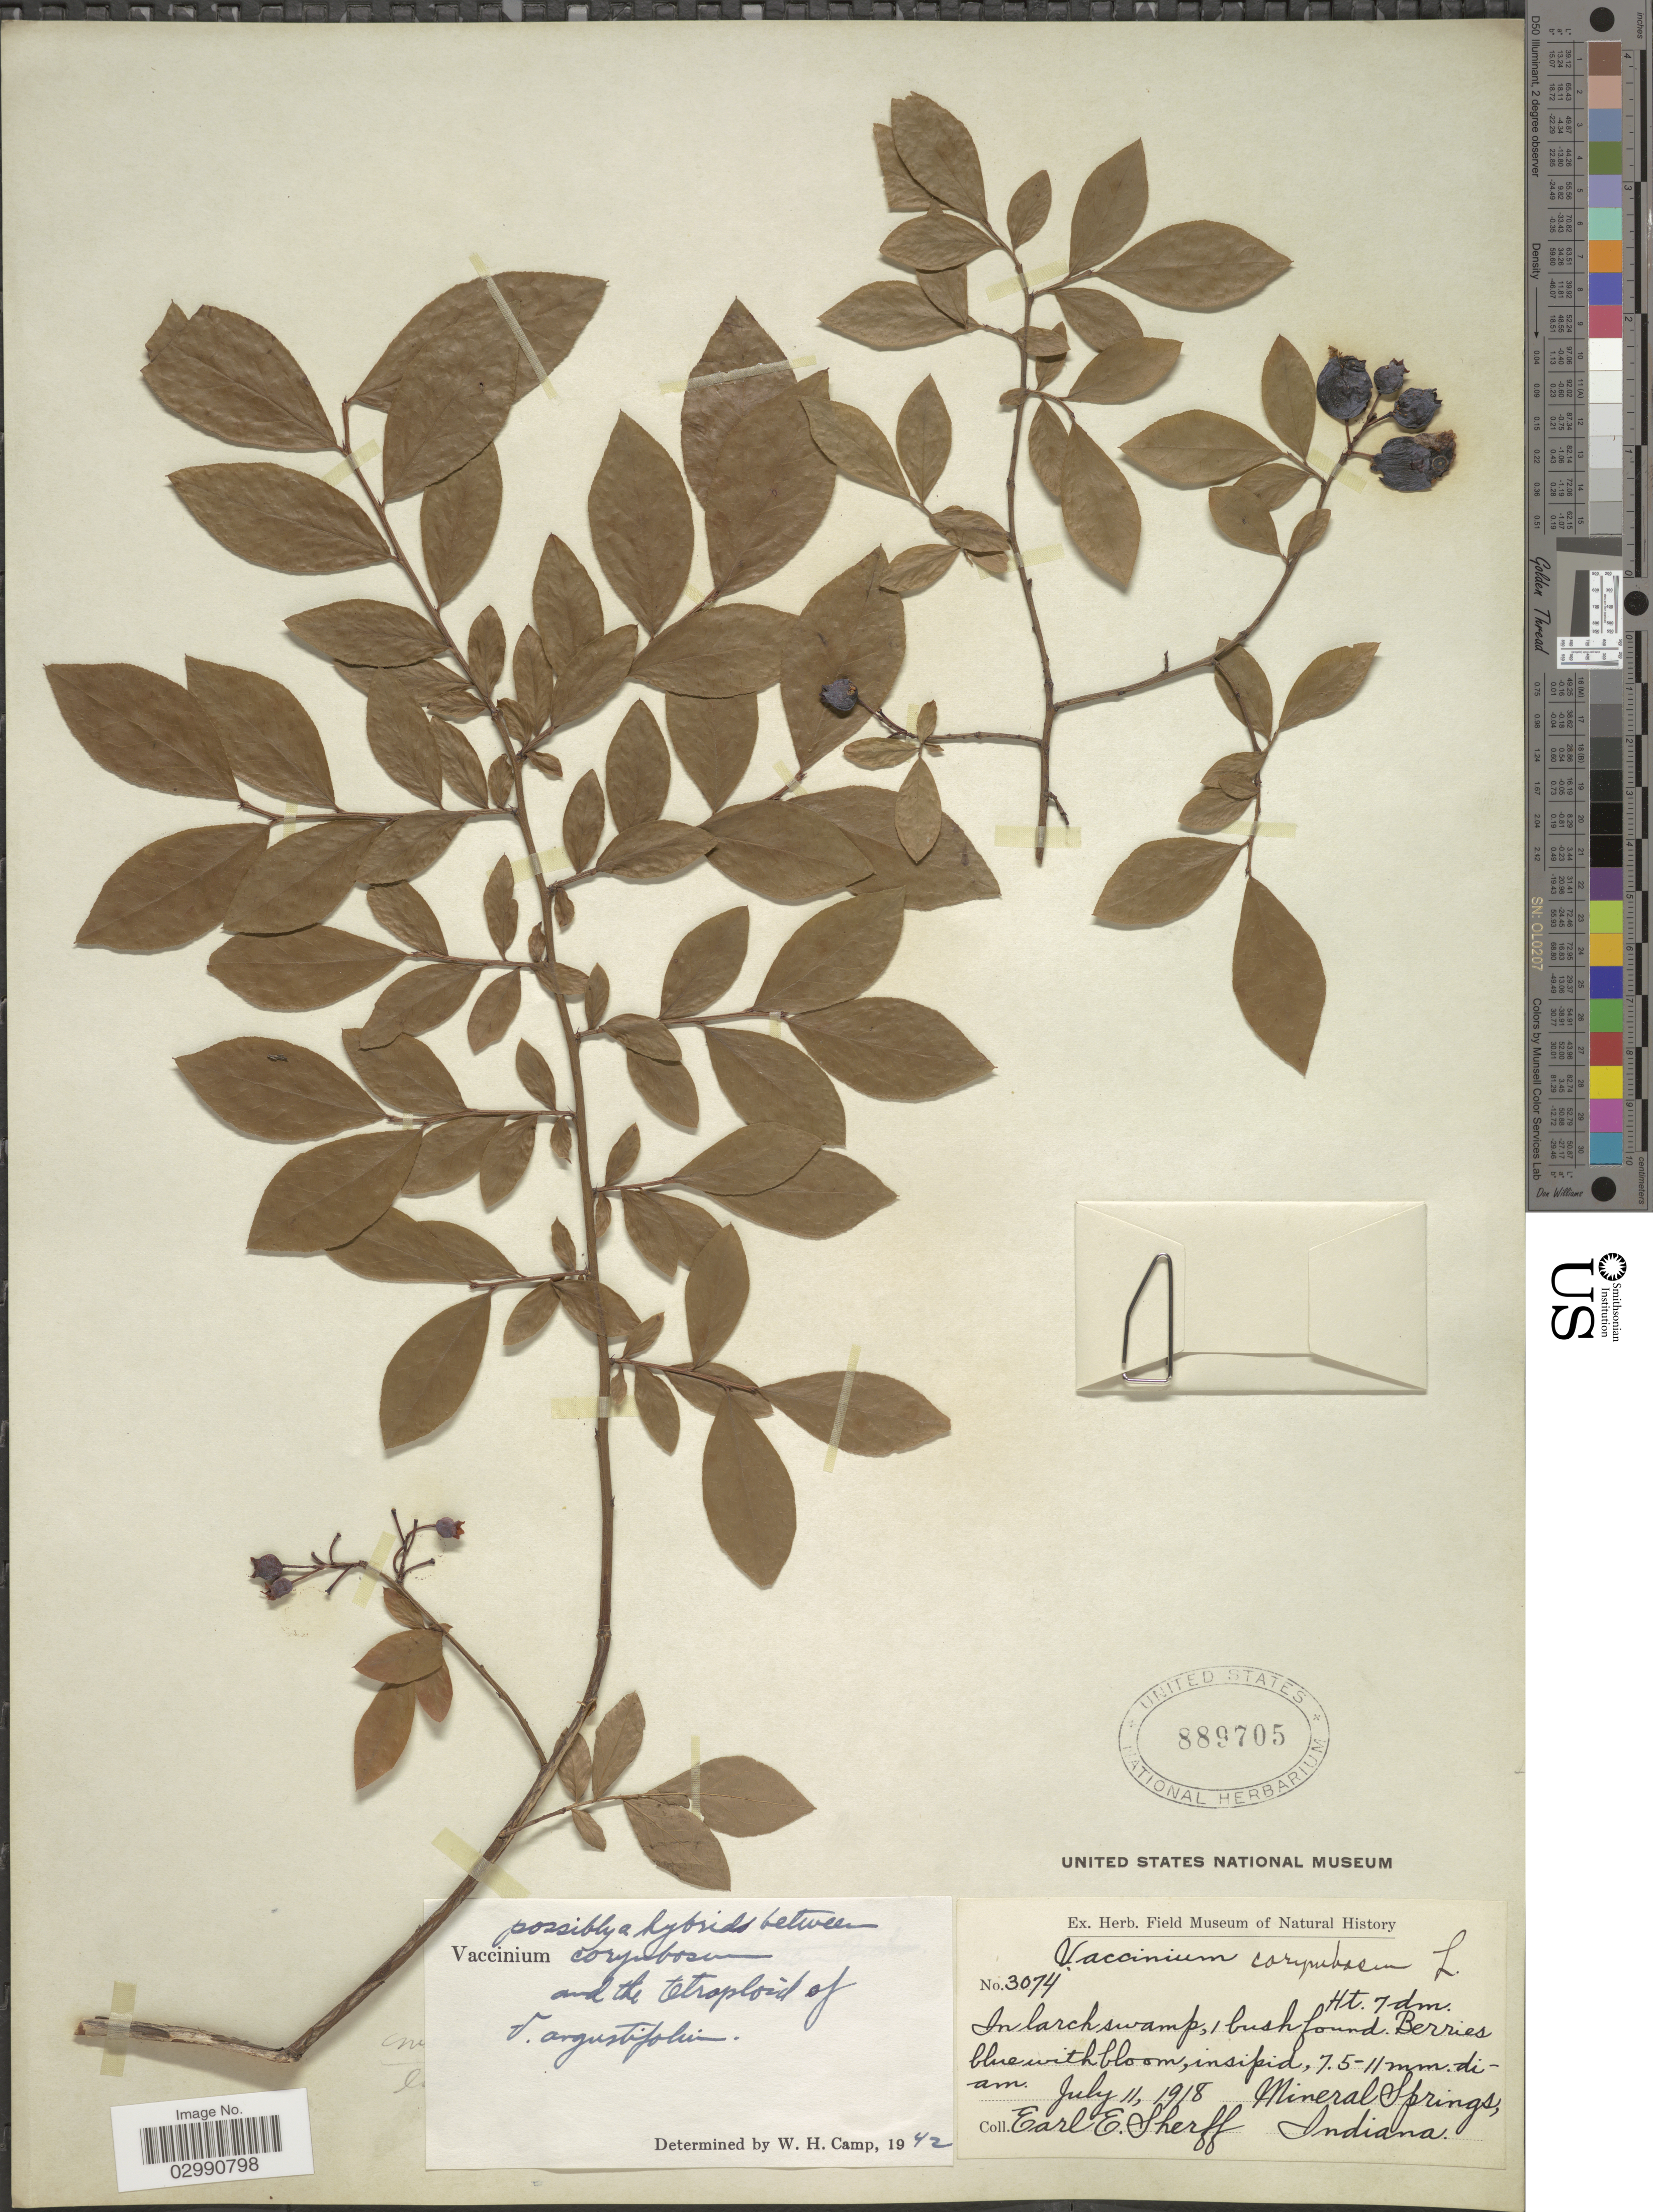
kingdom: Plantae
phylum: Tracheophyta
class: Magnoliopsida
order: Ericales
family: Ericaceae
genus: Vaccinium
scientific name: Vaccinium corymbosum x V. angustifolium Aiton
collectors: E. E. Sherff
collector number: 3074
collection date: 1918-07-11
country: United States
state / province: Indiana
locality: Mineral Springs, Indiana.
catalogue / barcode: US 889705